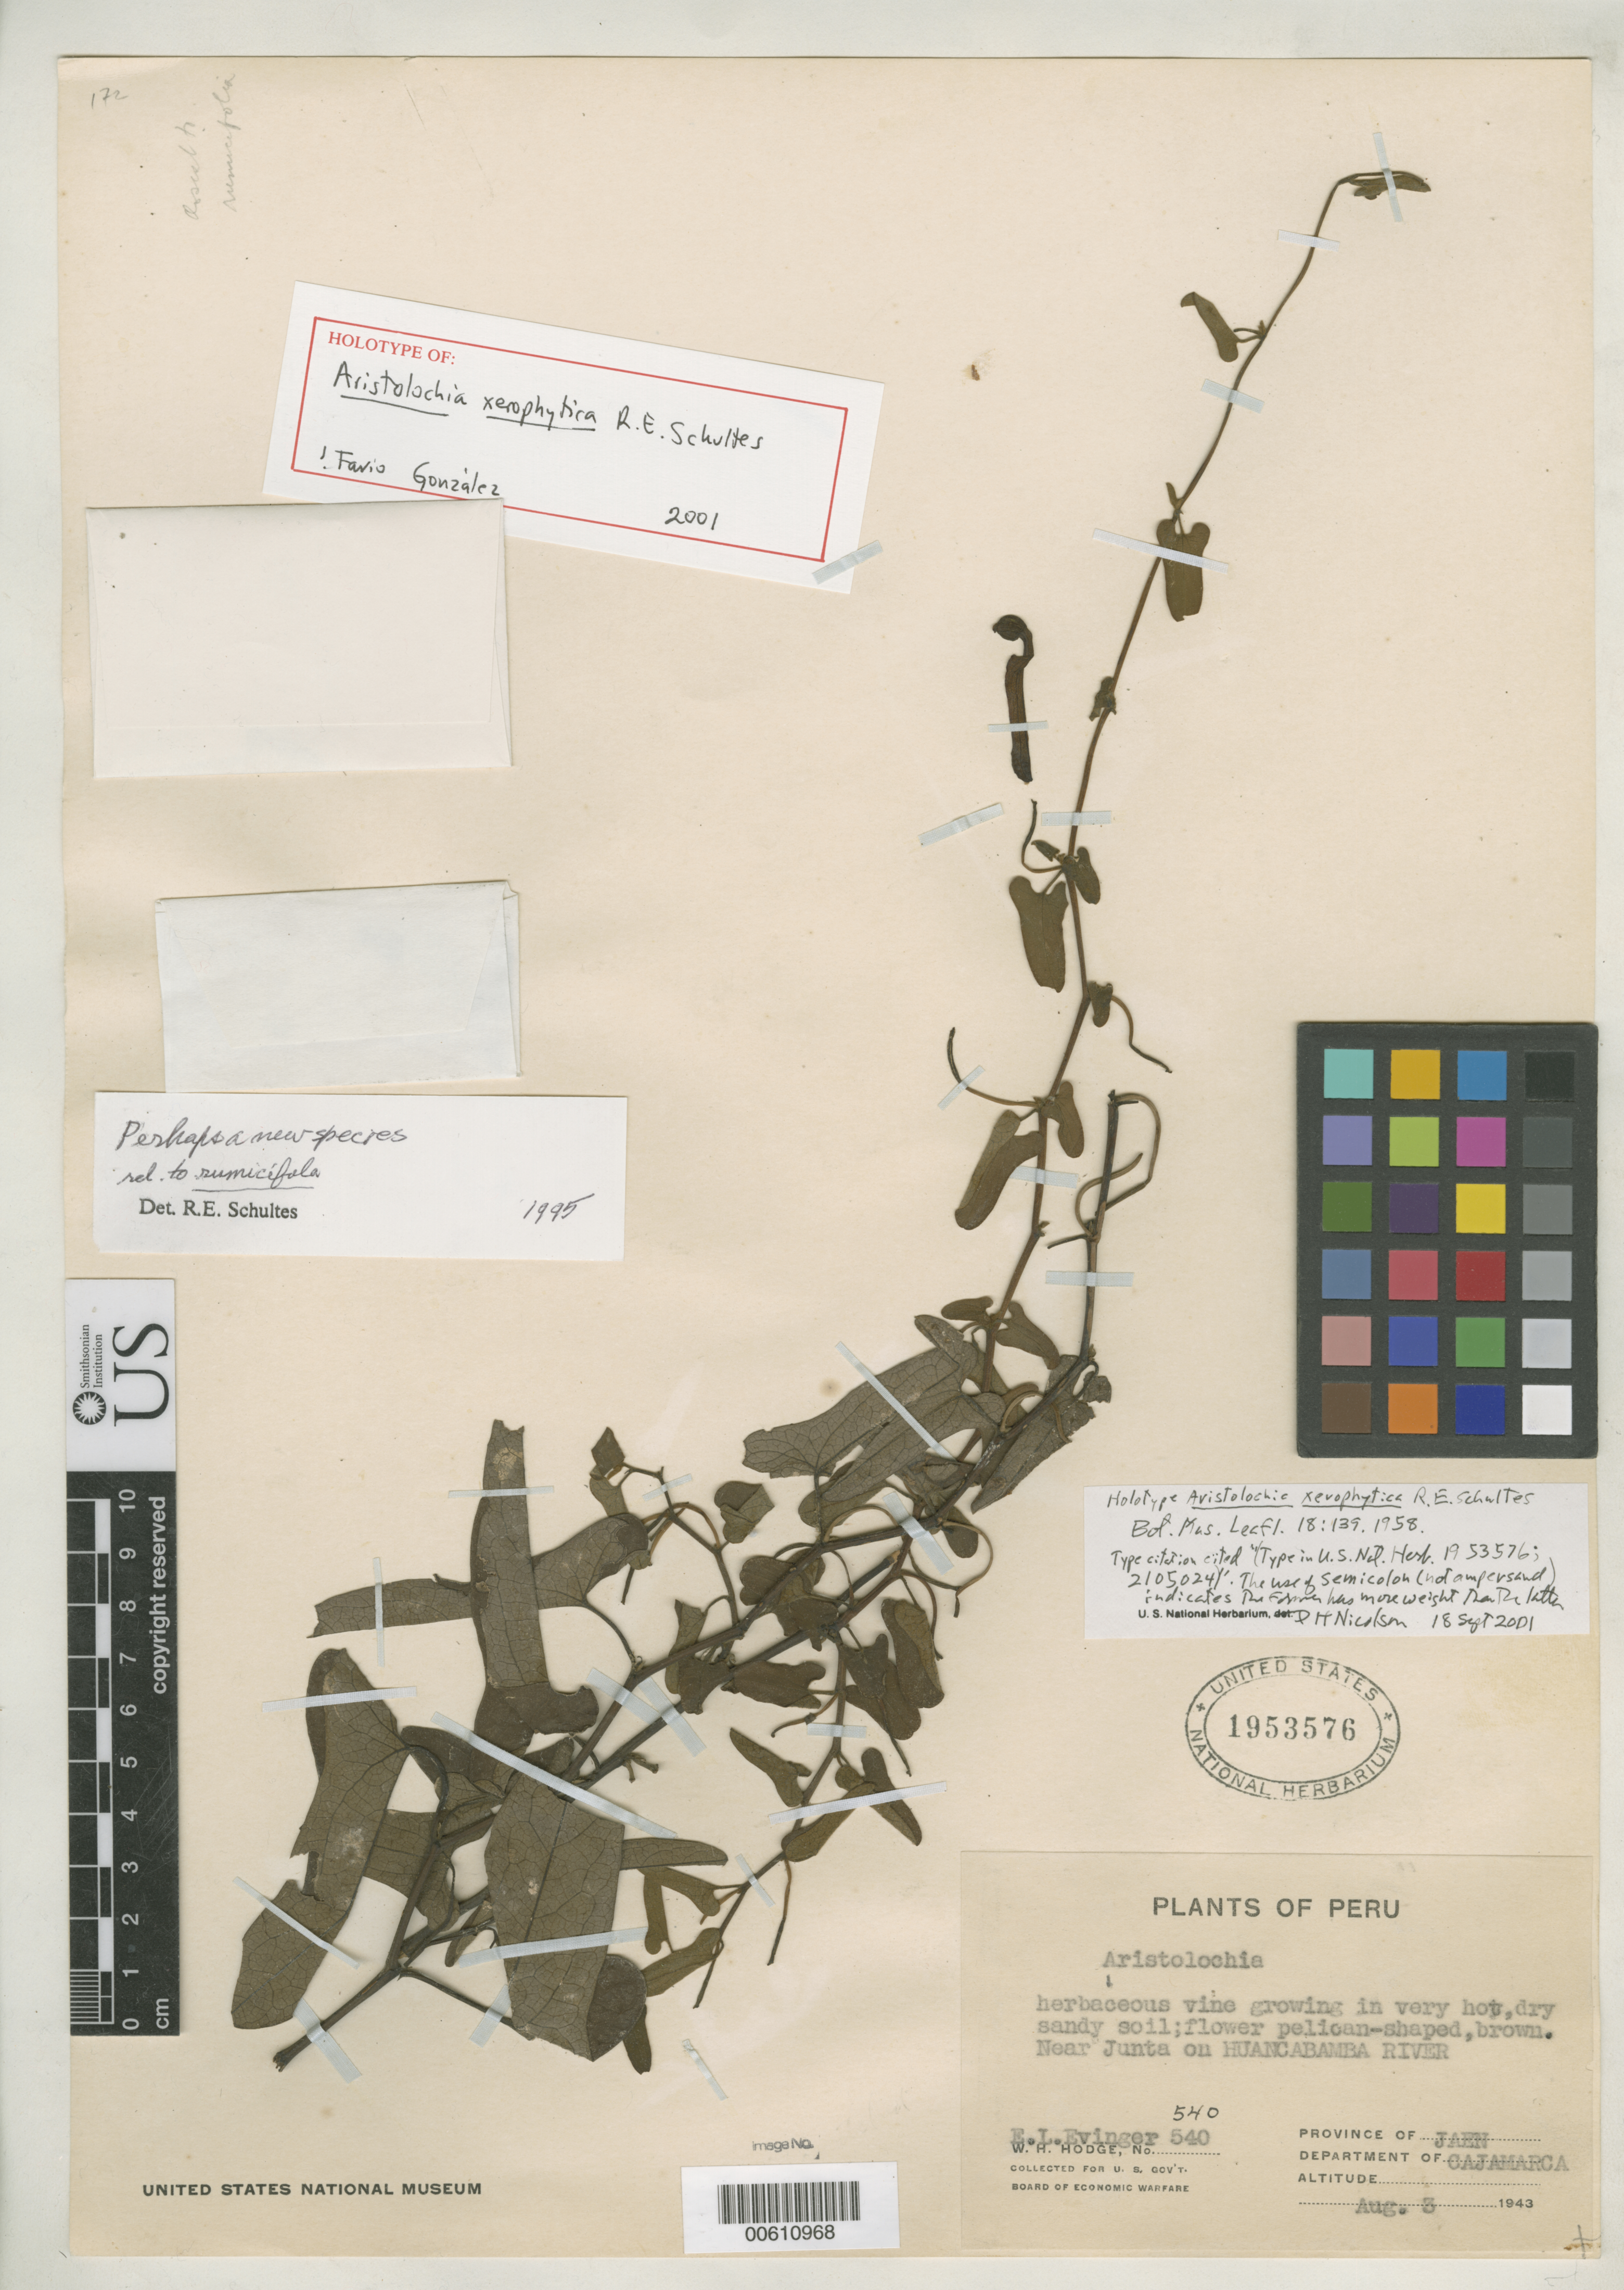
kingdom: Plantae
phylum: Tracheophyta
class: Magnoliopsida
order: Piperales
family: Aristolochiaceae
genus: Aristolochia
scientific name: Aristolochia xerophytica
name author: R.E. Schult.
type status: Holotype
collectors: E. Evinger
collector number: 540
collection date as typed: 03 Aug 1943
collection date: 1943-08-03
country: Peru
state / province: Cajamarca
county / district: Jaén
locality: near Junta on Huancabamba River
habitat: In very hot dry sandy soil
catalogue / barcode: US 1953576